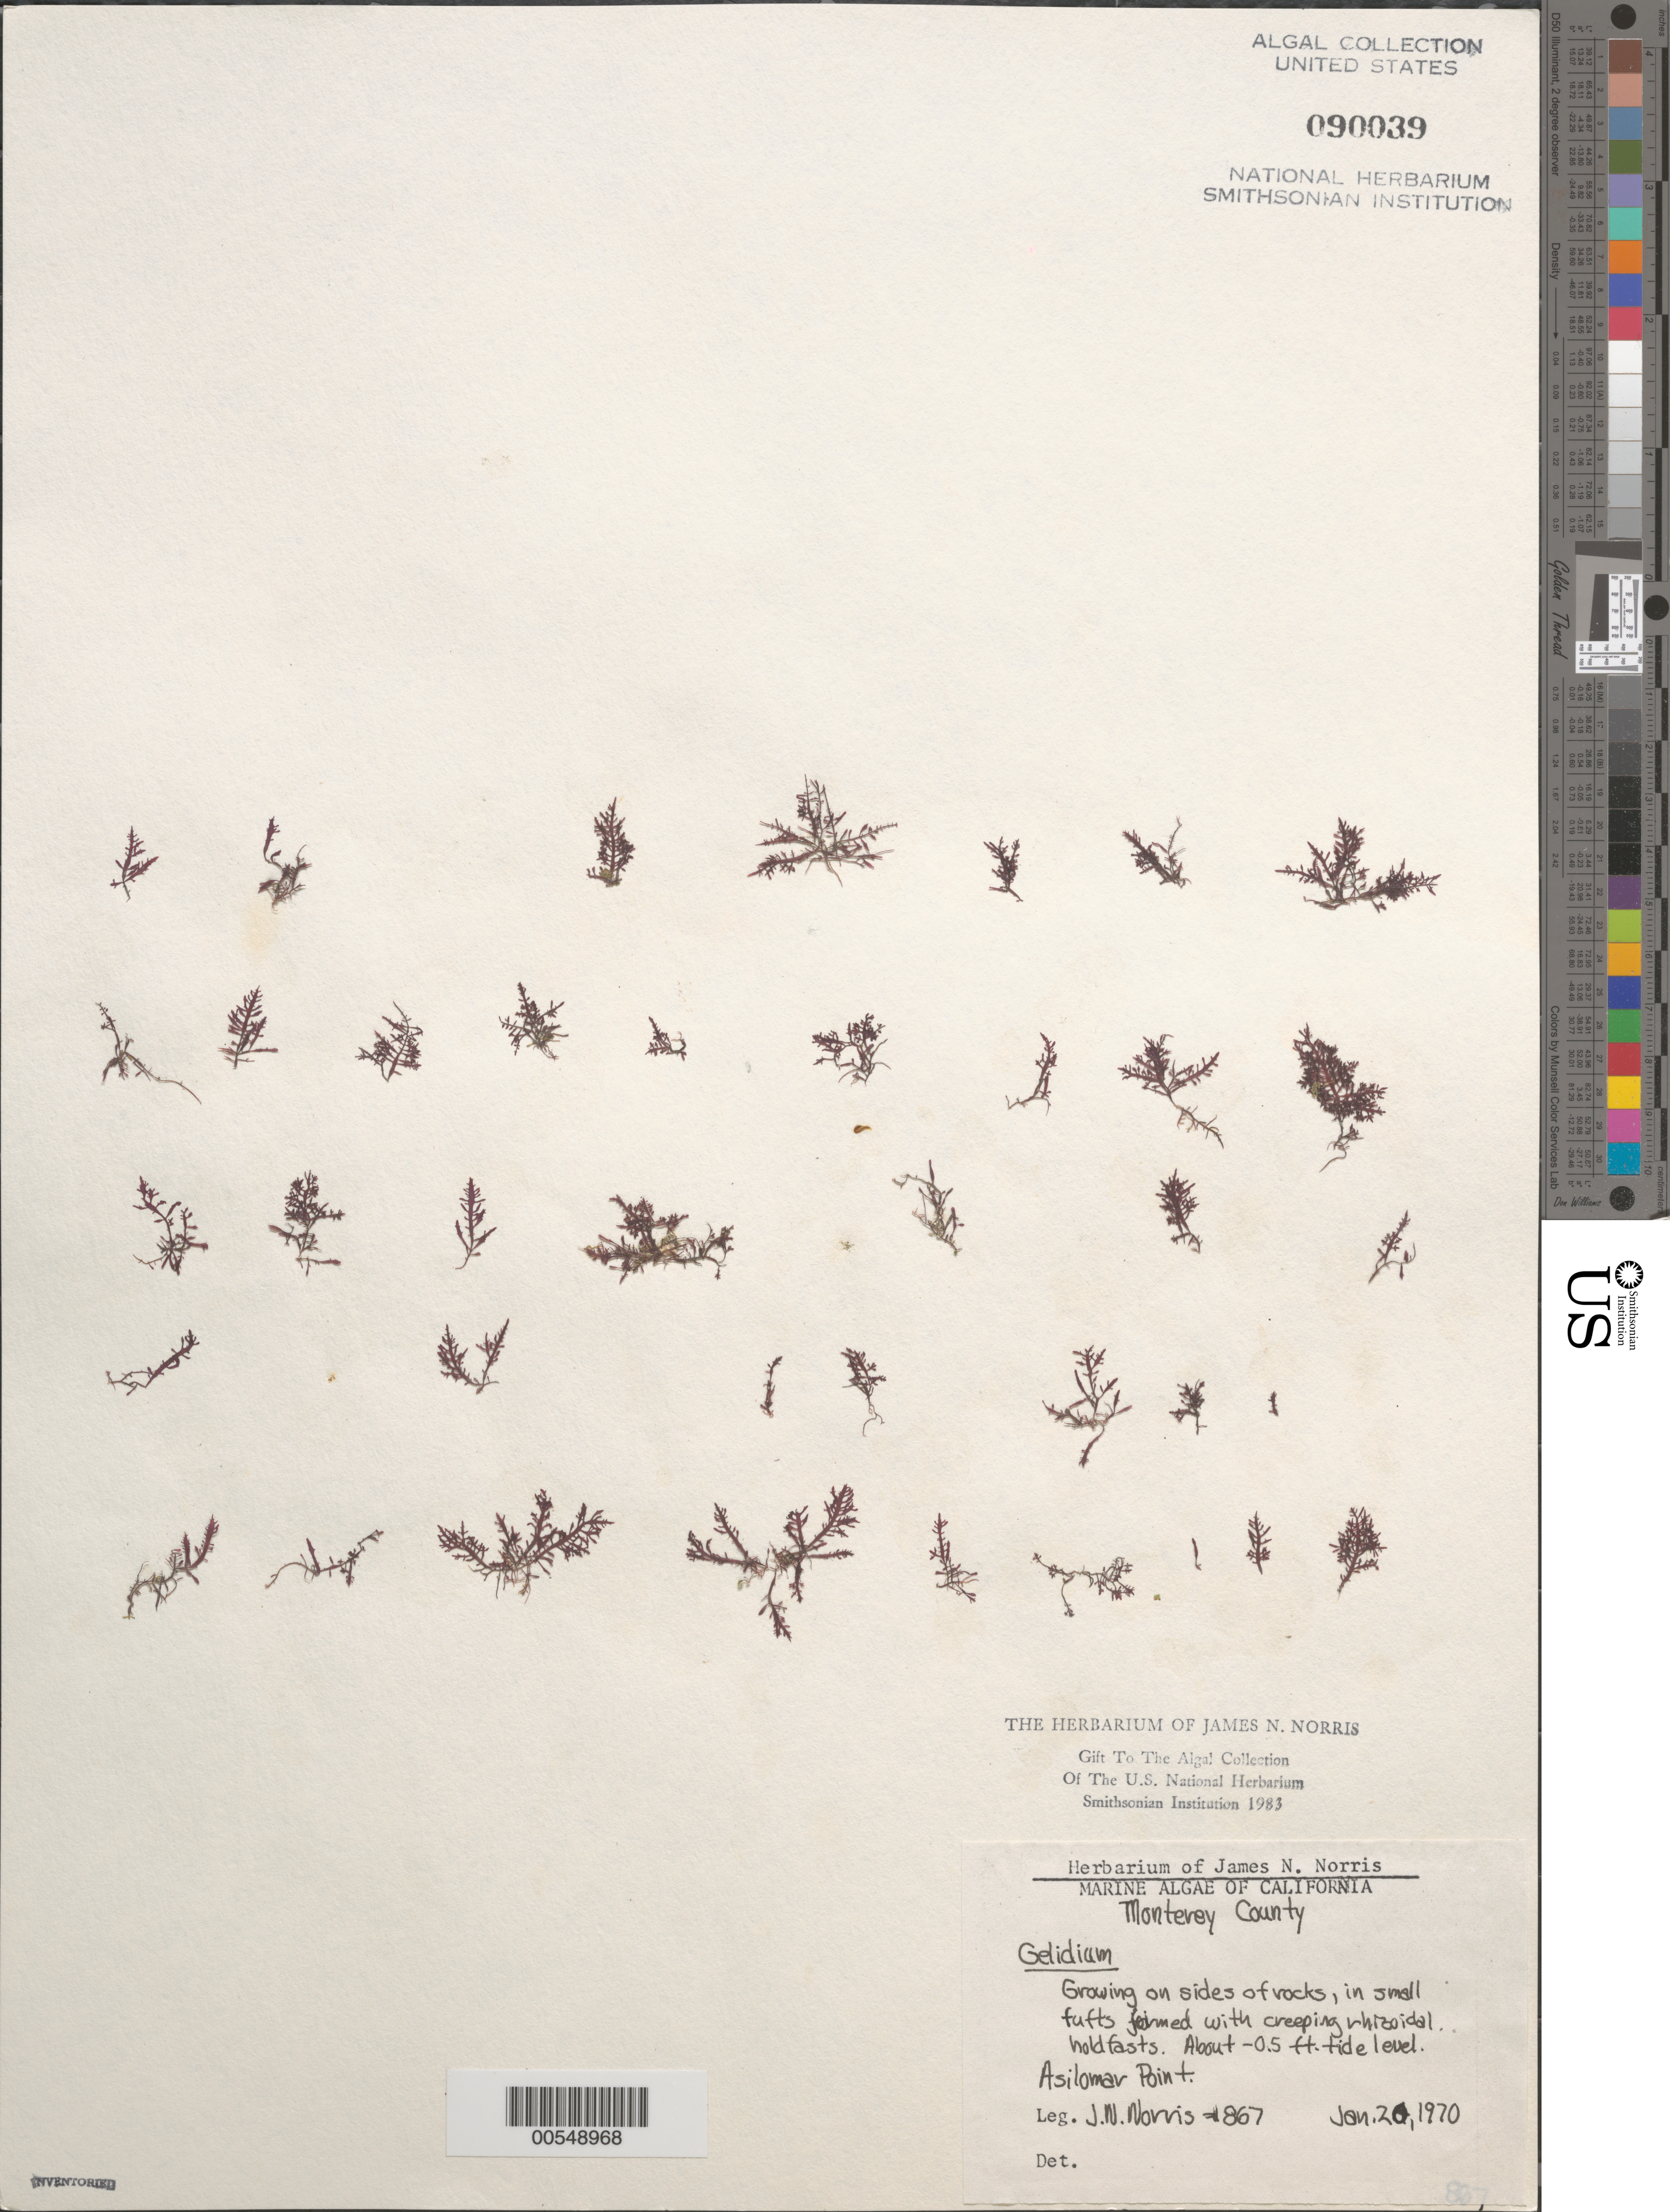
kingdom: Plantae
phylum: Rhodophyta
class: Florideophyceae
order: Gelidiales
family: Gelidiaceae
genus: Gelidium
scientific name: Gelidium sp.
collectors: J. N. Norris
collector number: JN-867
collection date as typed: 20 Jan 1969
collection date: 1969-01-20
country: United States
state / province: California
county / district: Monterey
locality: Asilomar Point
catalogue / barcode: US 90039